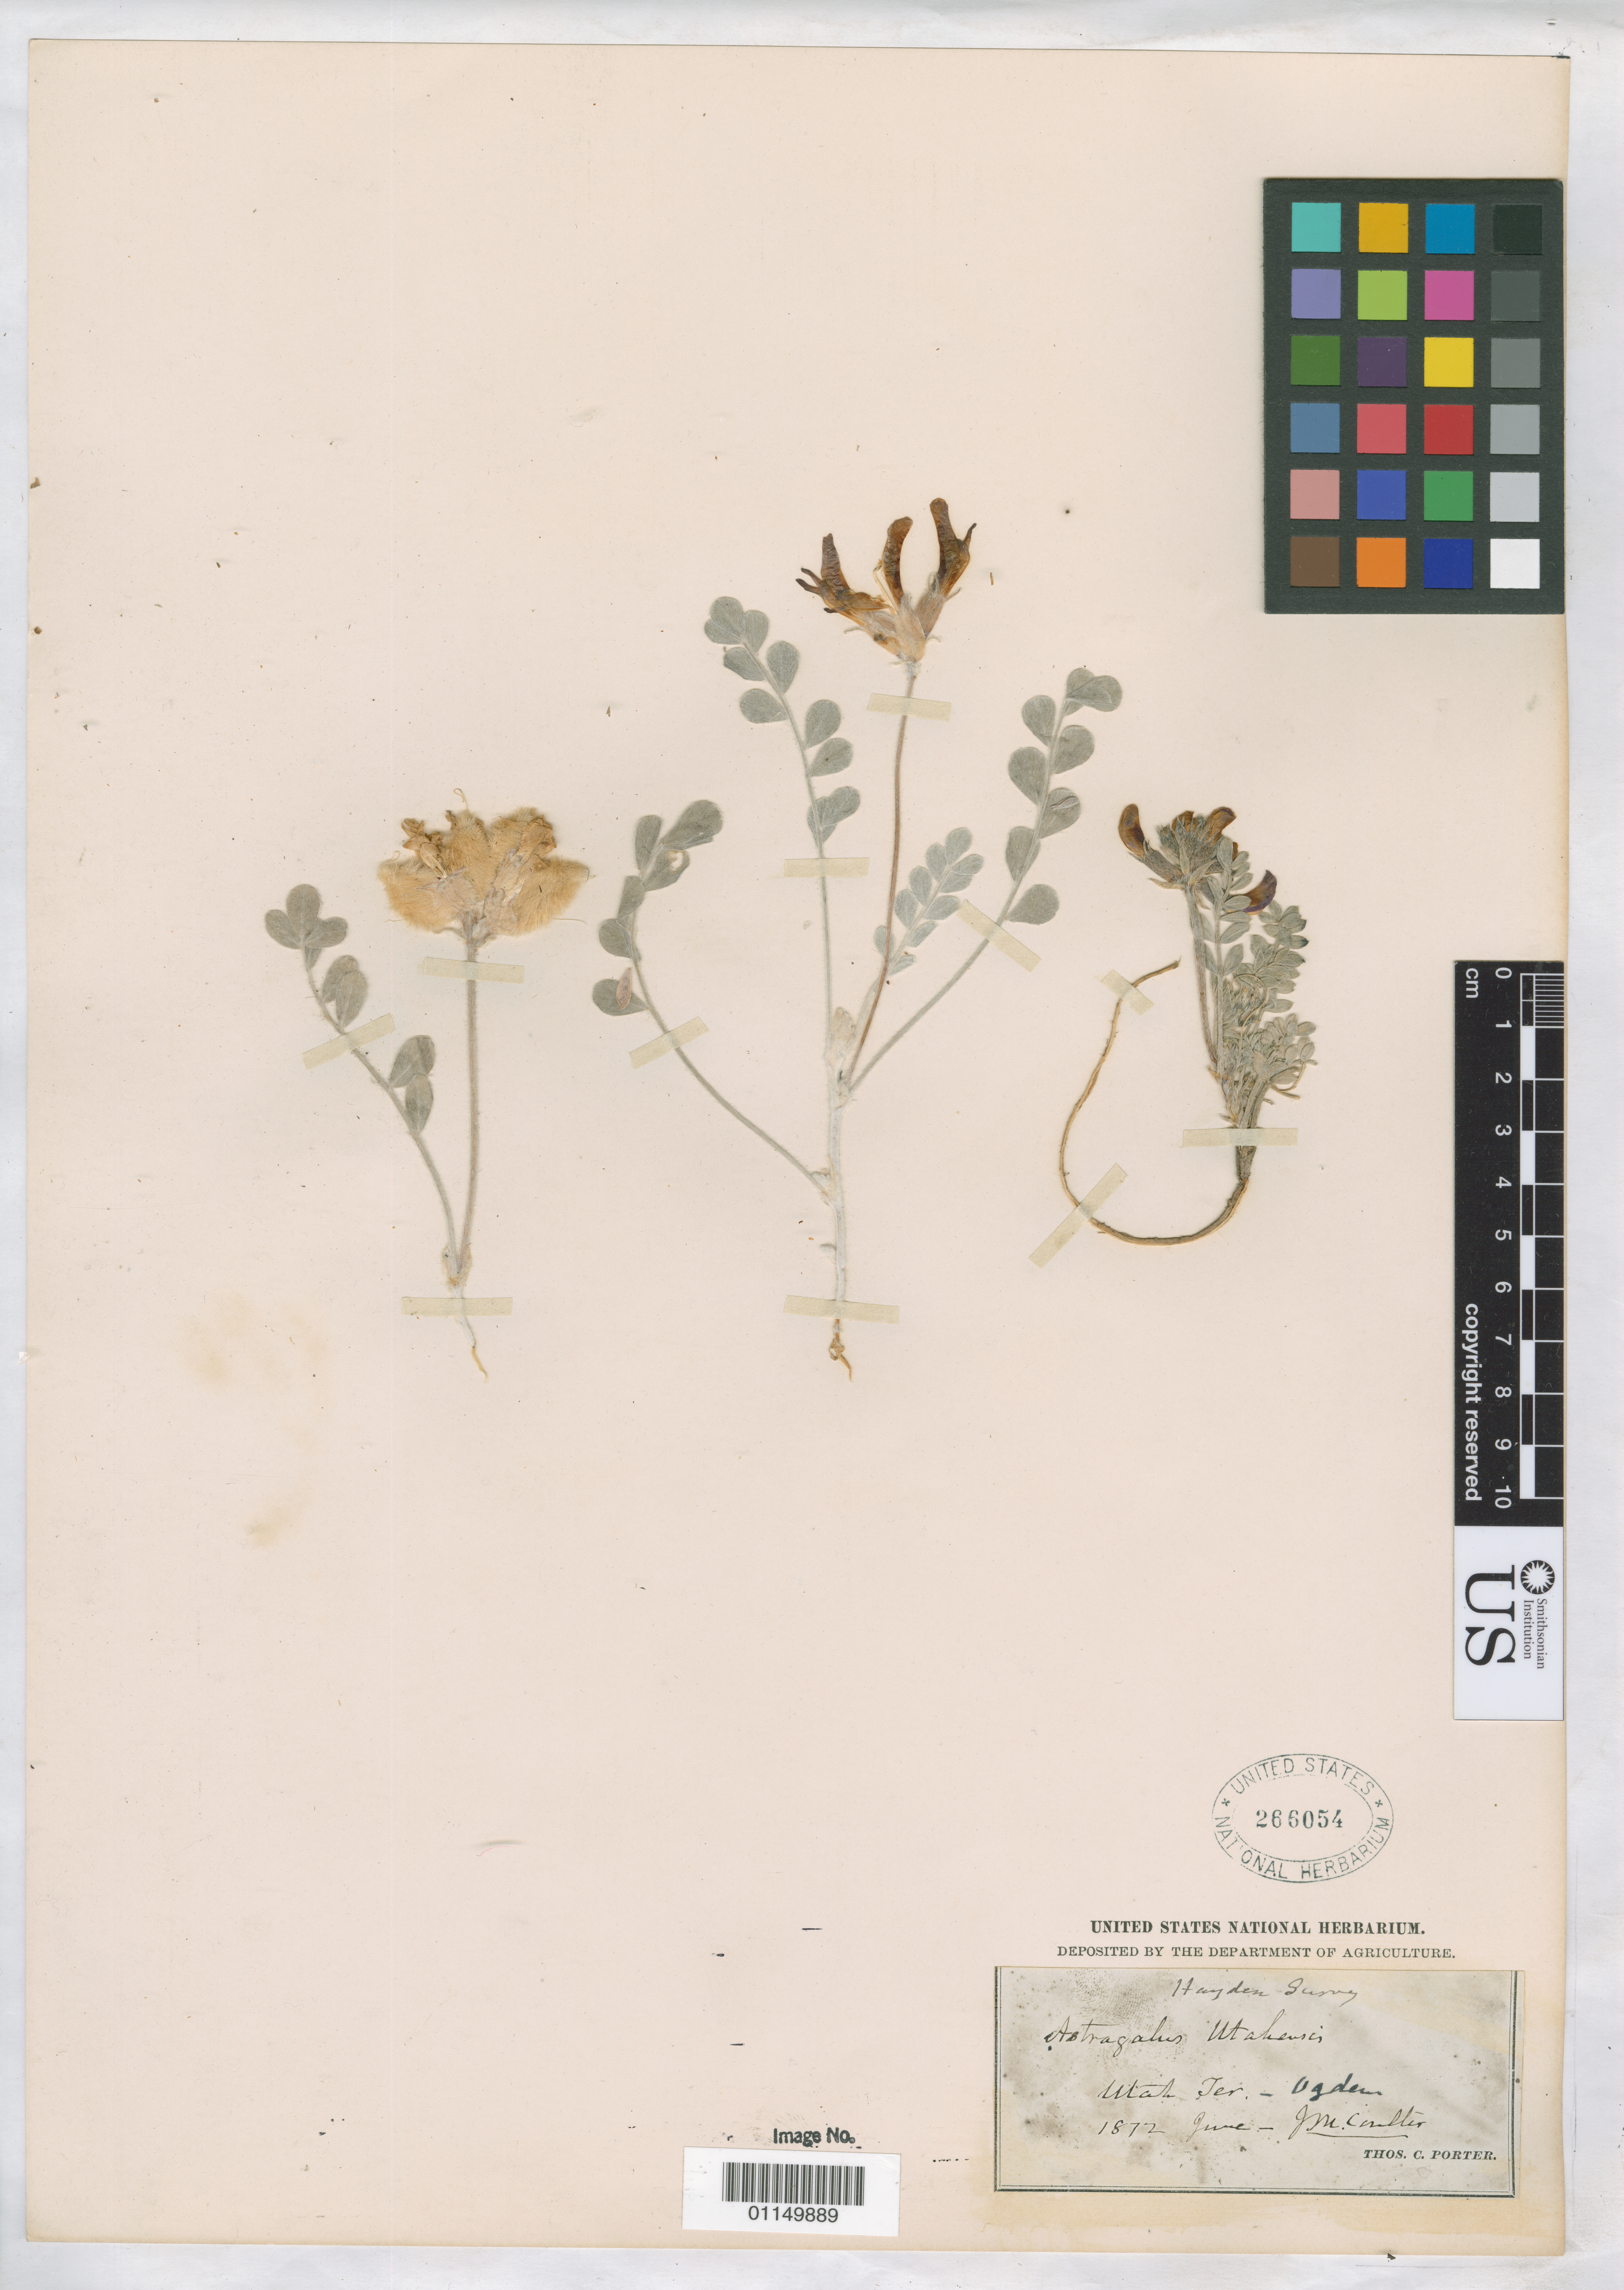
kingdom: Plantae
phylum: Tracheophyta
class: Magnoliopsida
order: Fabales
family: Fabaceae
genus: Astragalus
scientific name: Astragalus utahensis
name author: (Torr.) Torr. & A. Gray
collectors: J. M. Coulter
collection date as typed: Jun 1872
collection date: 1872-06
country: United States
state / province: Utah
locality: Ogden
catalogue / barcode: US 266054